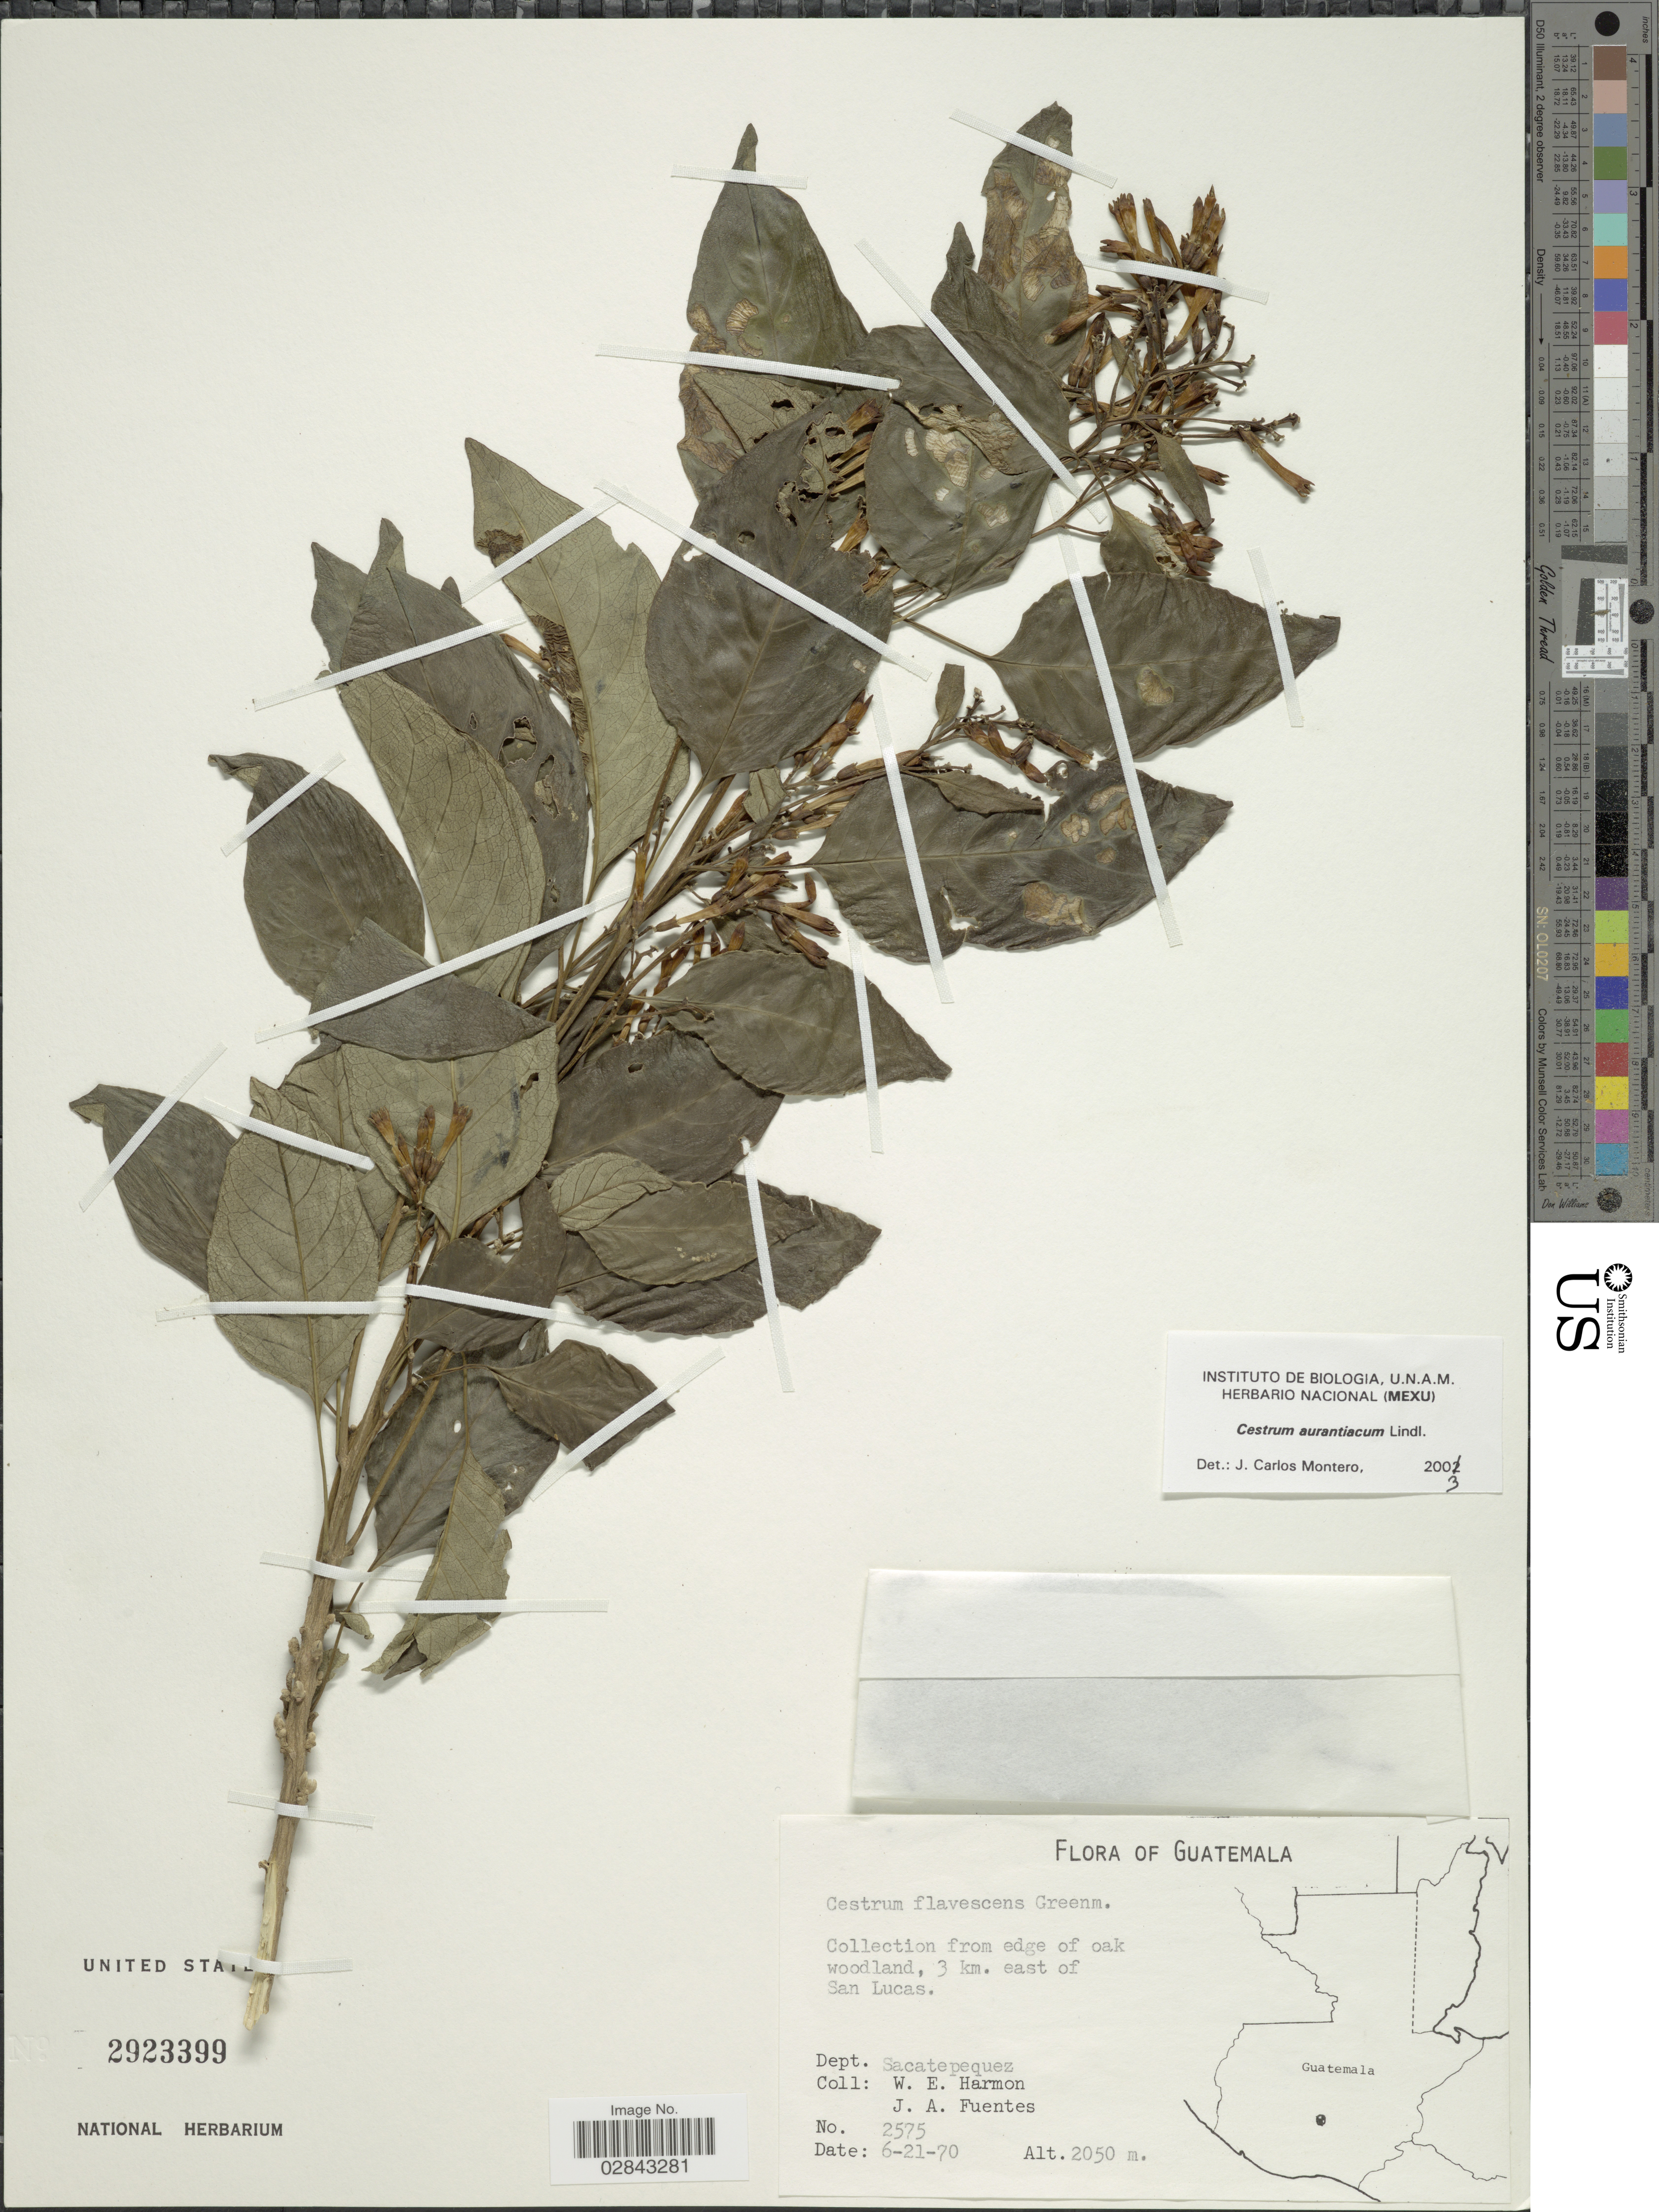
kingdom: Plantae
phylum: Tracheophyta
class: Magnoliopsida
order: Solanales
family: Solanaceae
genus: Cestrum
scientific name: Cestrum aurantiacum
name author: Lindley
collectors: W. E. Harmon & J. Fuentes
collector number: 2575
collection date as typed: Transcribed d/m/y: 21/6/70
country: Guatemala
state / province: Sacatepéquez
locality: Collection from edge of oak woodland, 3 km. east of San Lucas. Dept. Sacatepequez.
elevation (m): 2050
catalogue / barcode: US 2923399